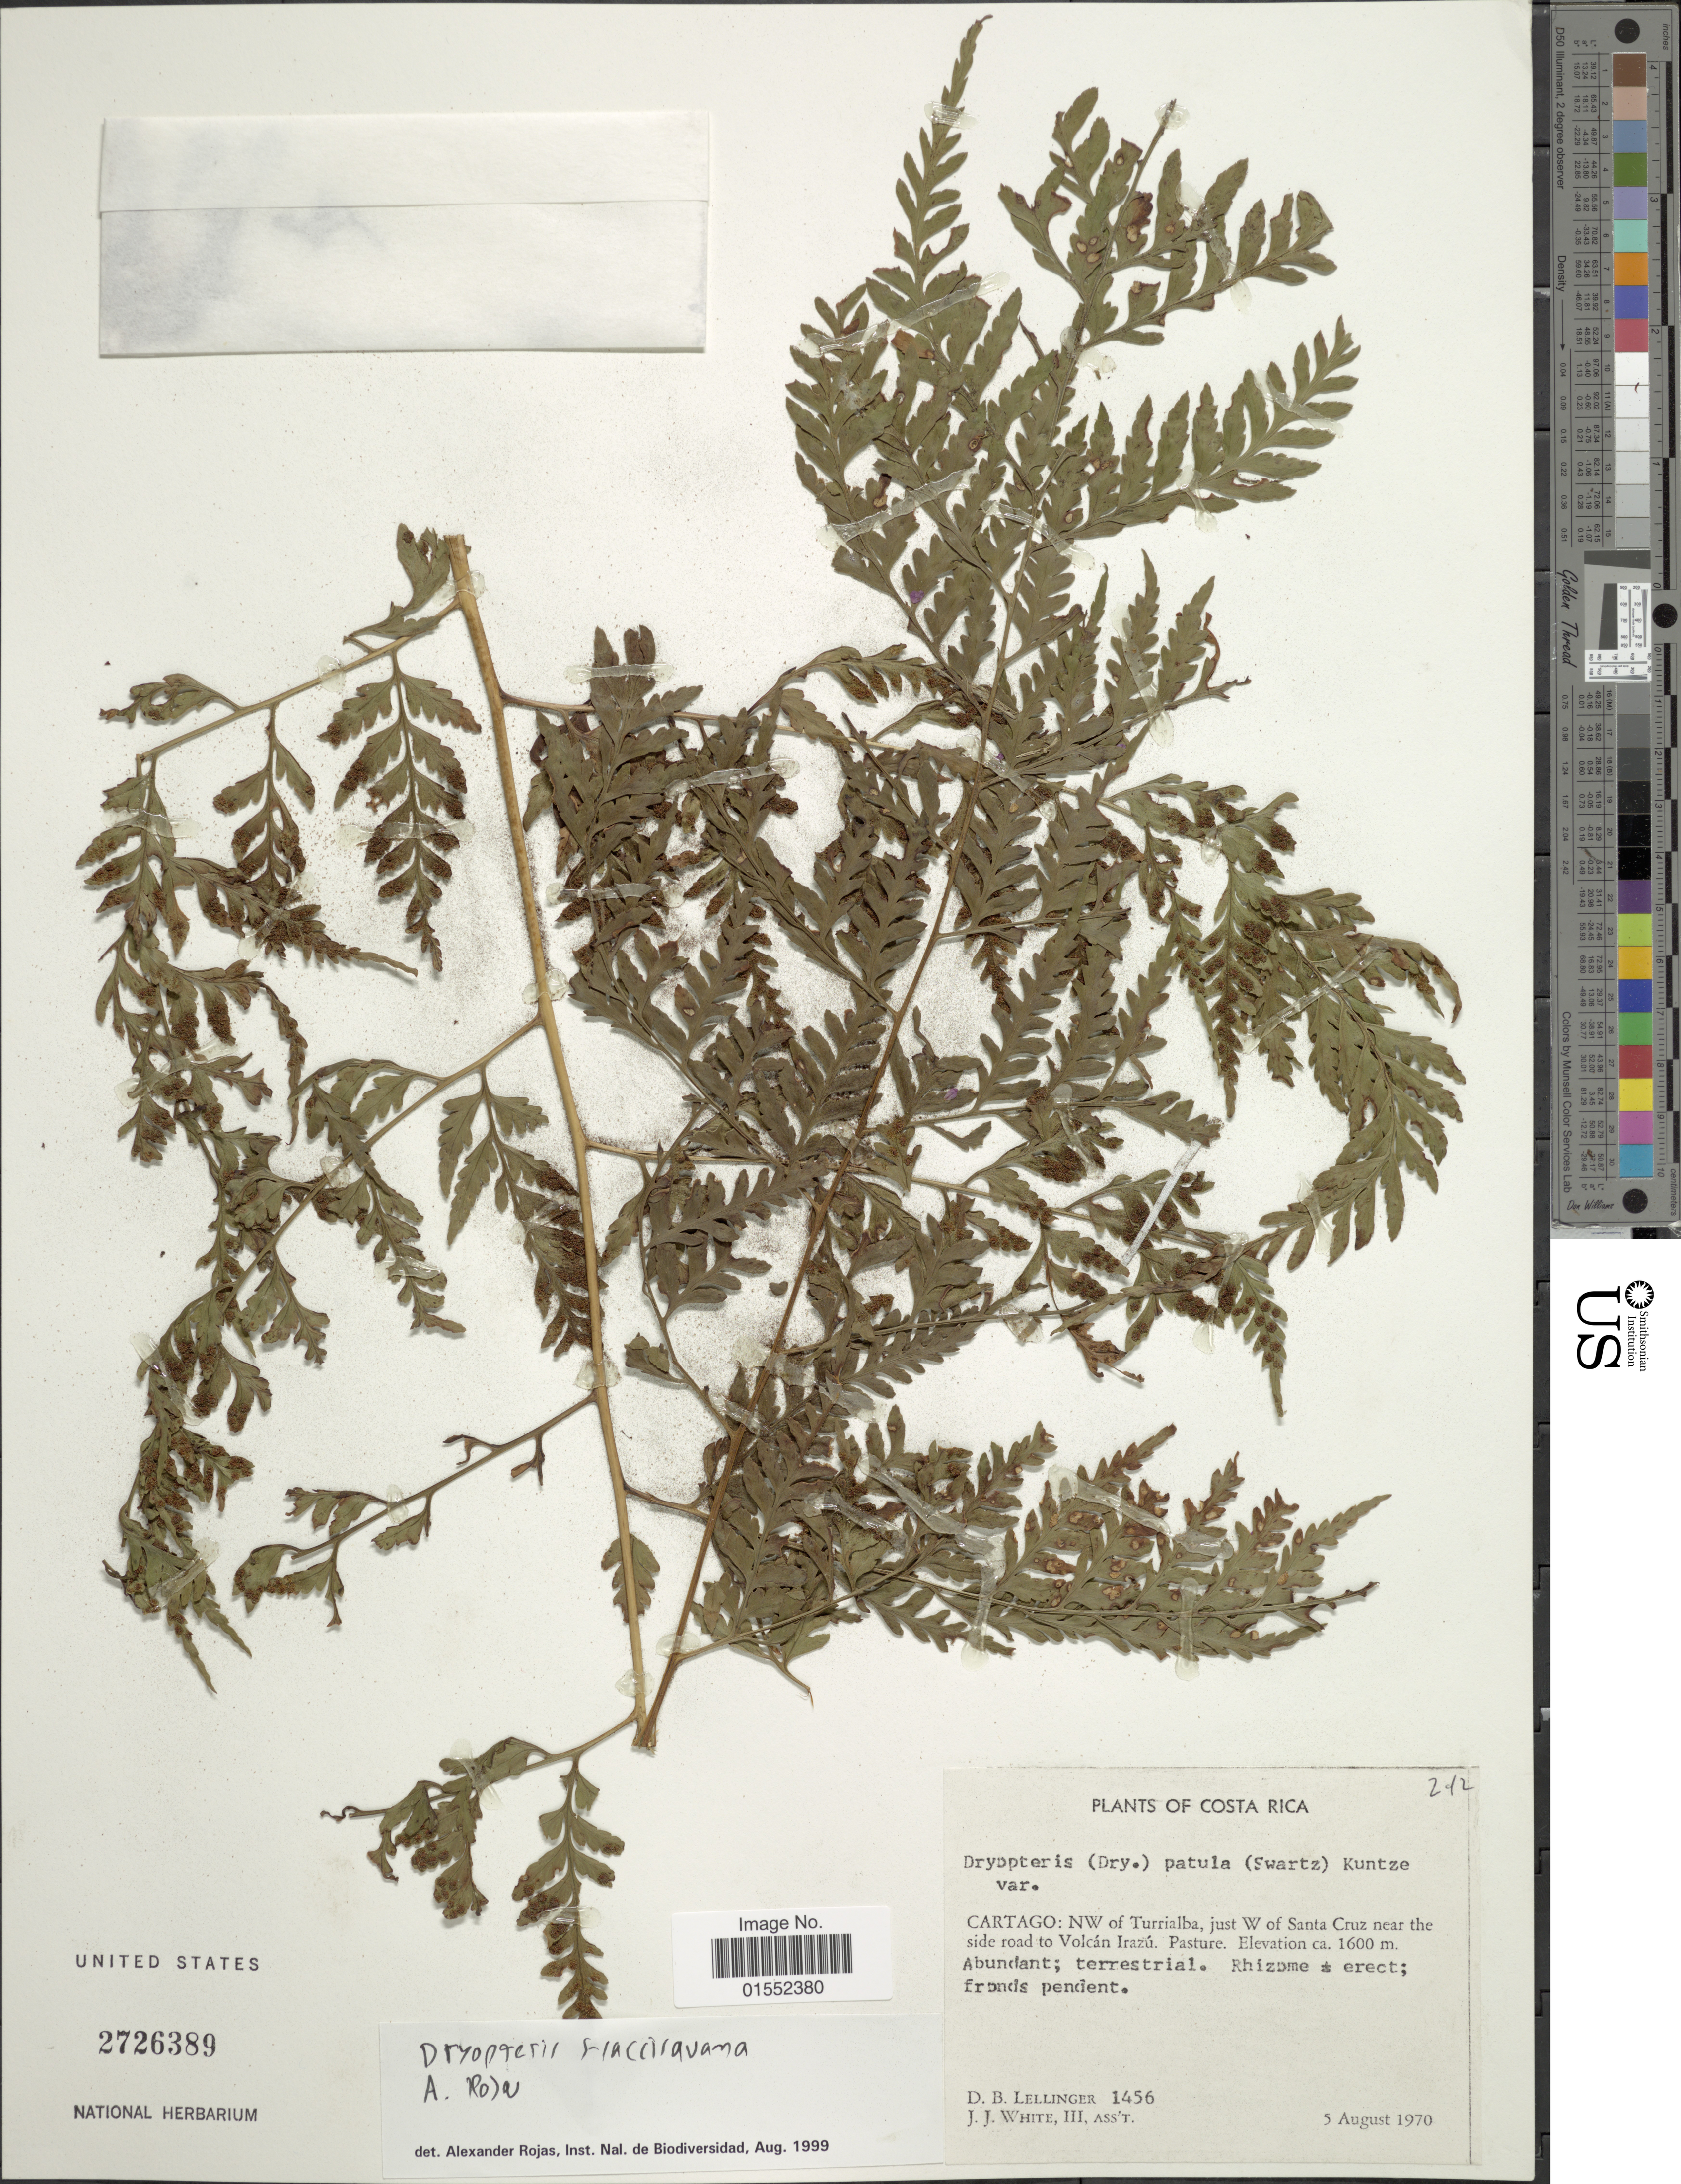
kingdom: Plantae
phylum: Tracheophyta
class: Polypodiopsida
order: Polypodiales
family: Dryopteridaceae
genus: Dryopteris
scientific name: Dryopteris flaccisquama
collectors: D. B. Lellinger & J. J. White III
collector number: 1456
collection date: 1970-08-05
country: Costa Rica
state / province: Cartago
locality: NW of Turrialba, just W of Santa Cruz near the side road to Volcán Irazú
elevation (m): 1600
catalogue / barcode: US 2726389